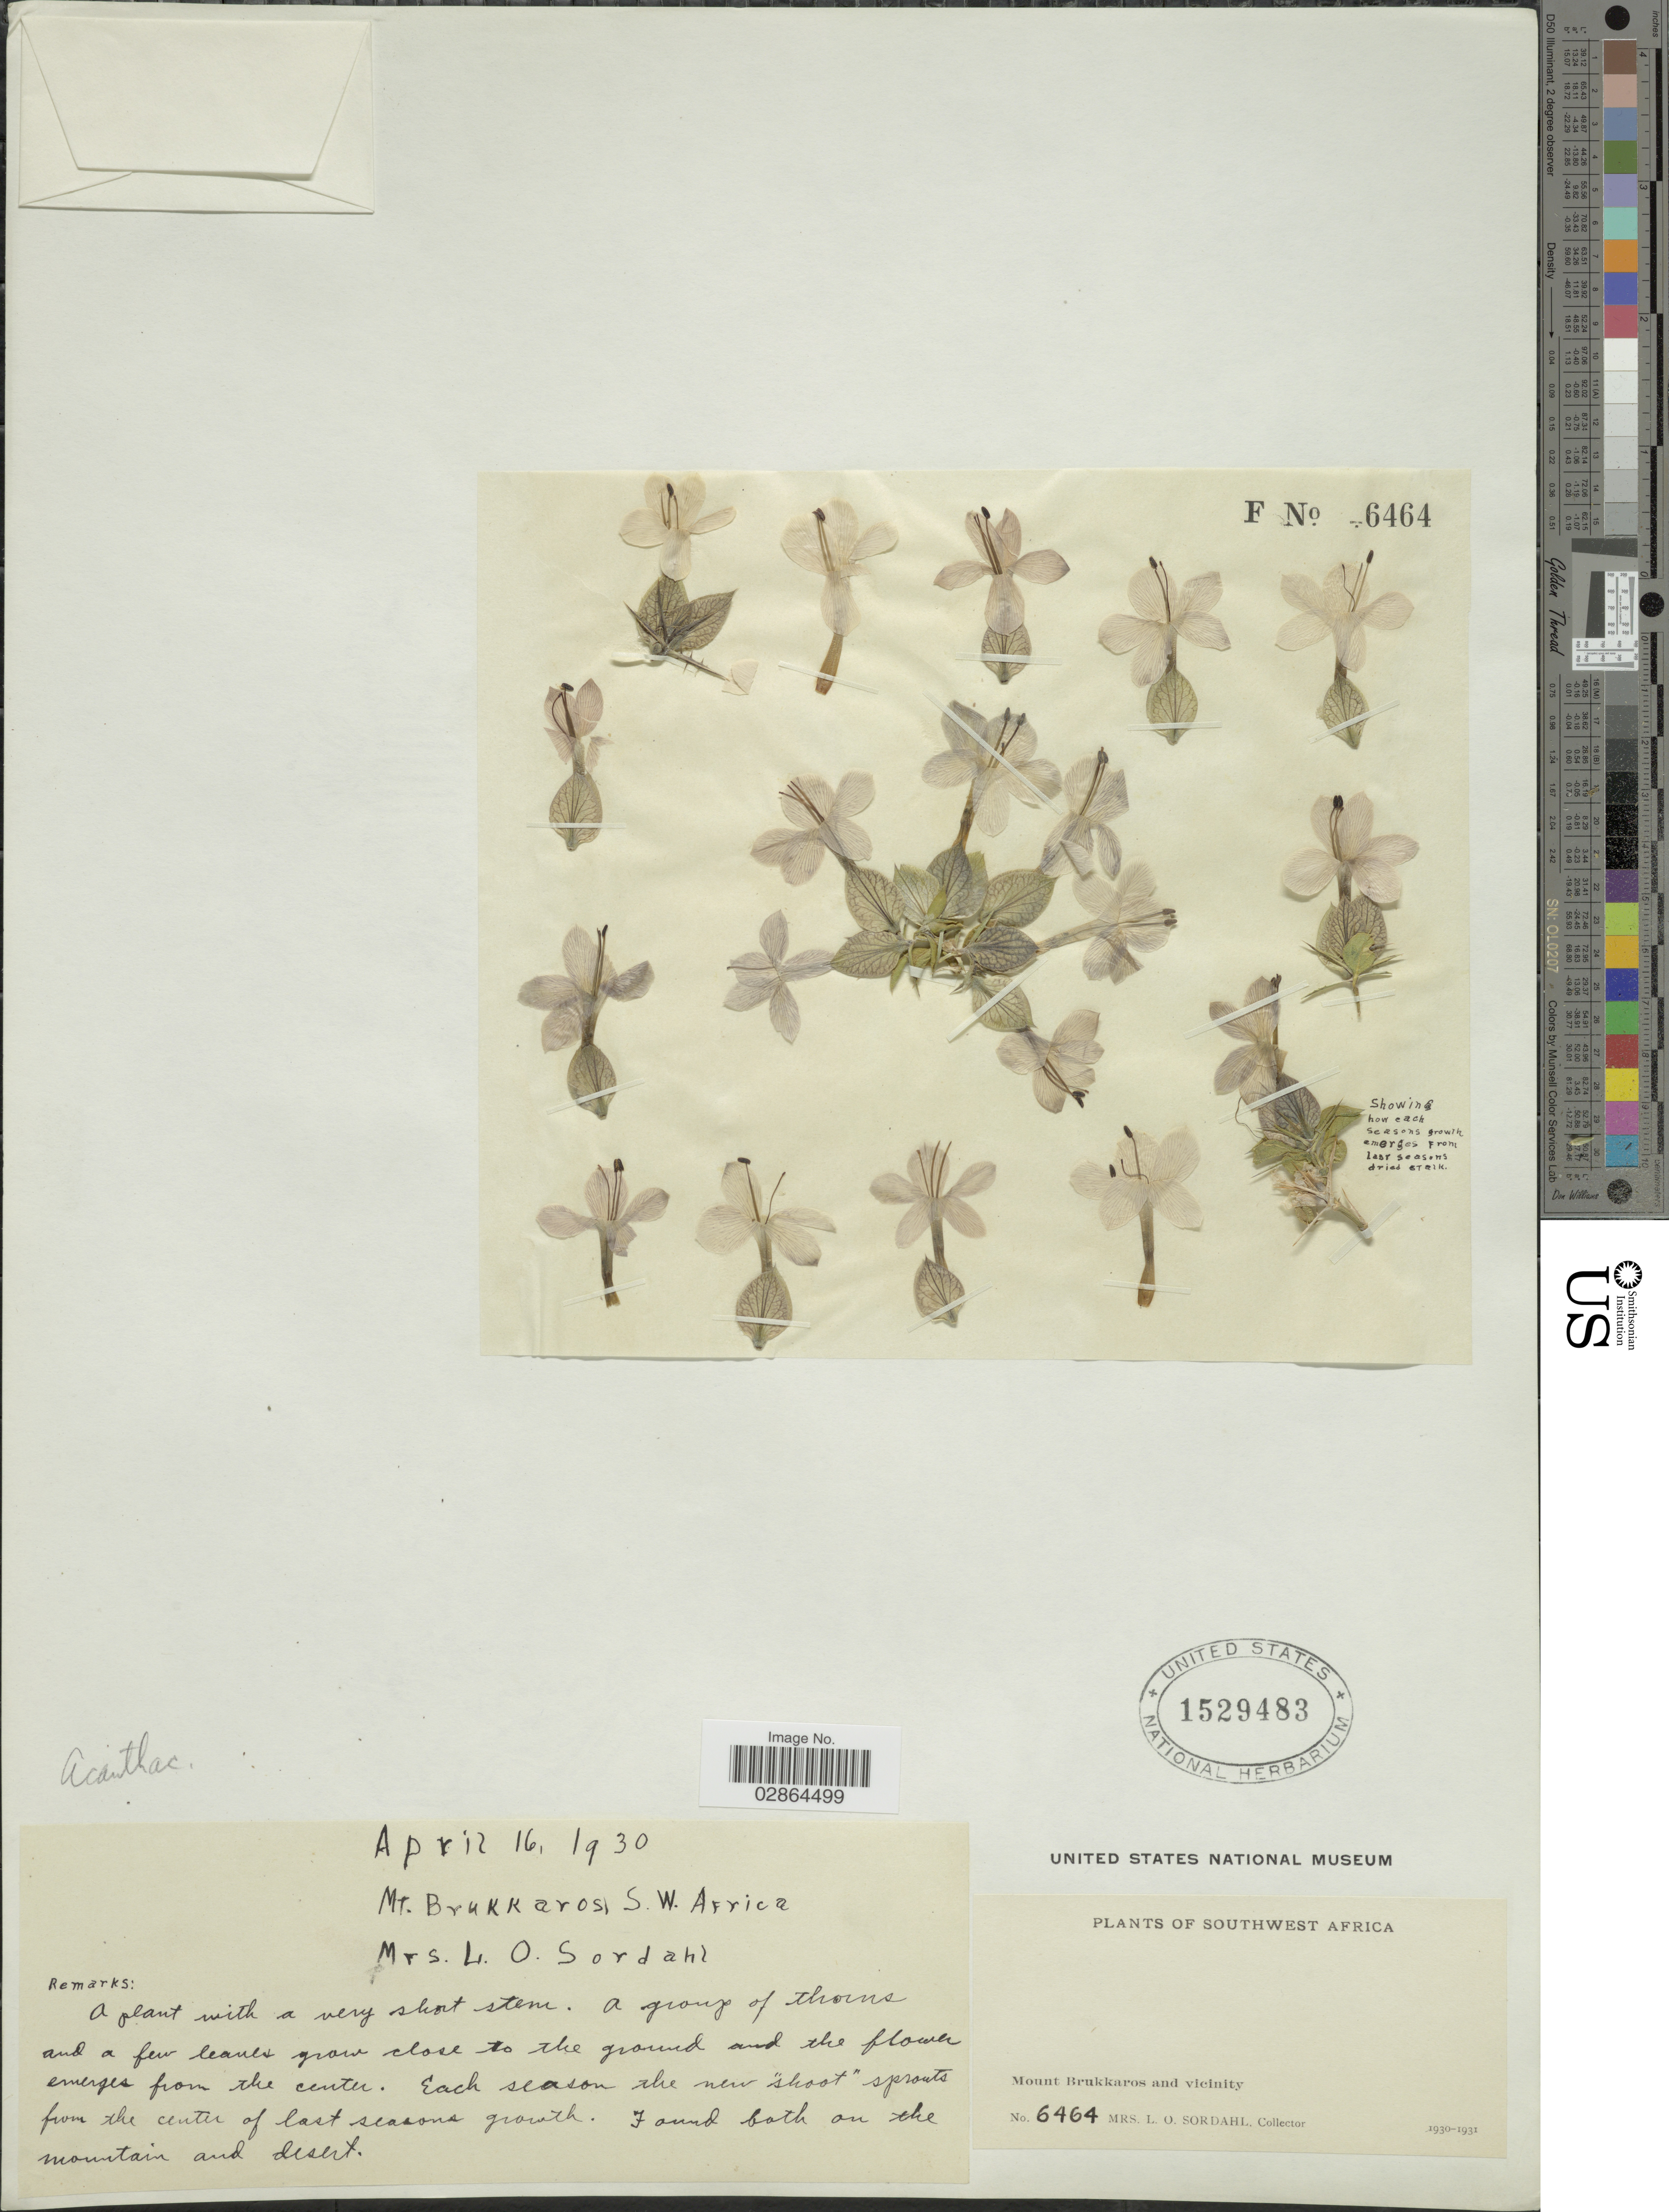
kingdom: Plantae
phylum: Tracheophyta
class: Magnoliopsida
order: Lamiales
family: Acanthaceae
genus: Barleria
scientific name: Barleria sp.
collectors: L. Sordahl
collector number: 6464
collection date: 1930-04-16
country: Namibia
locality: Mount Brukkaros and vicinity.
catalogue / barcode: US 1529483